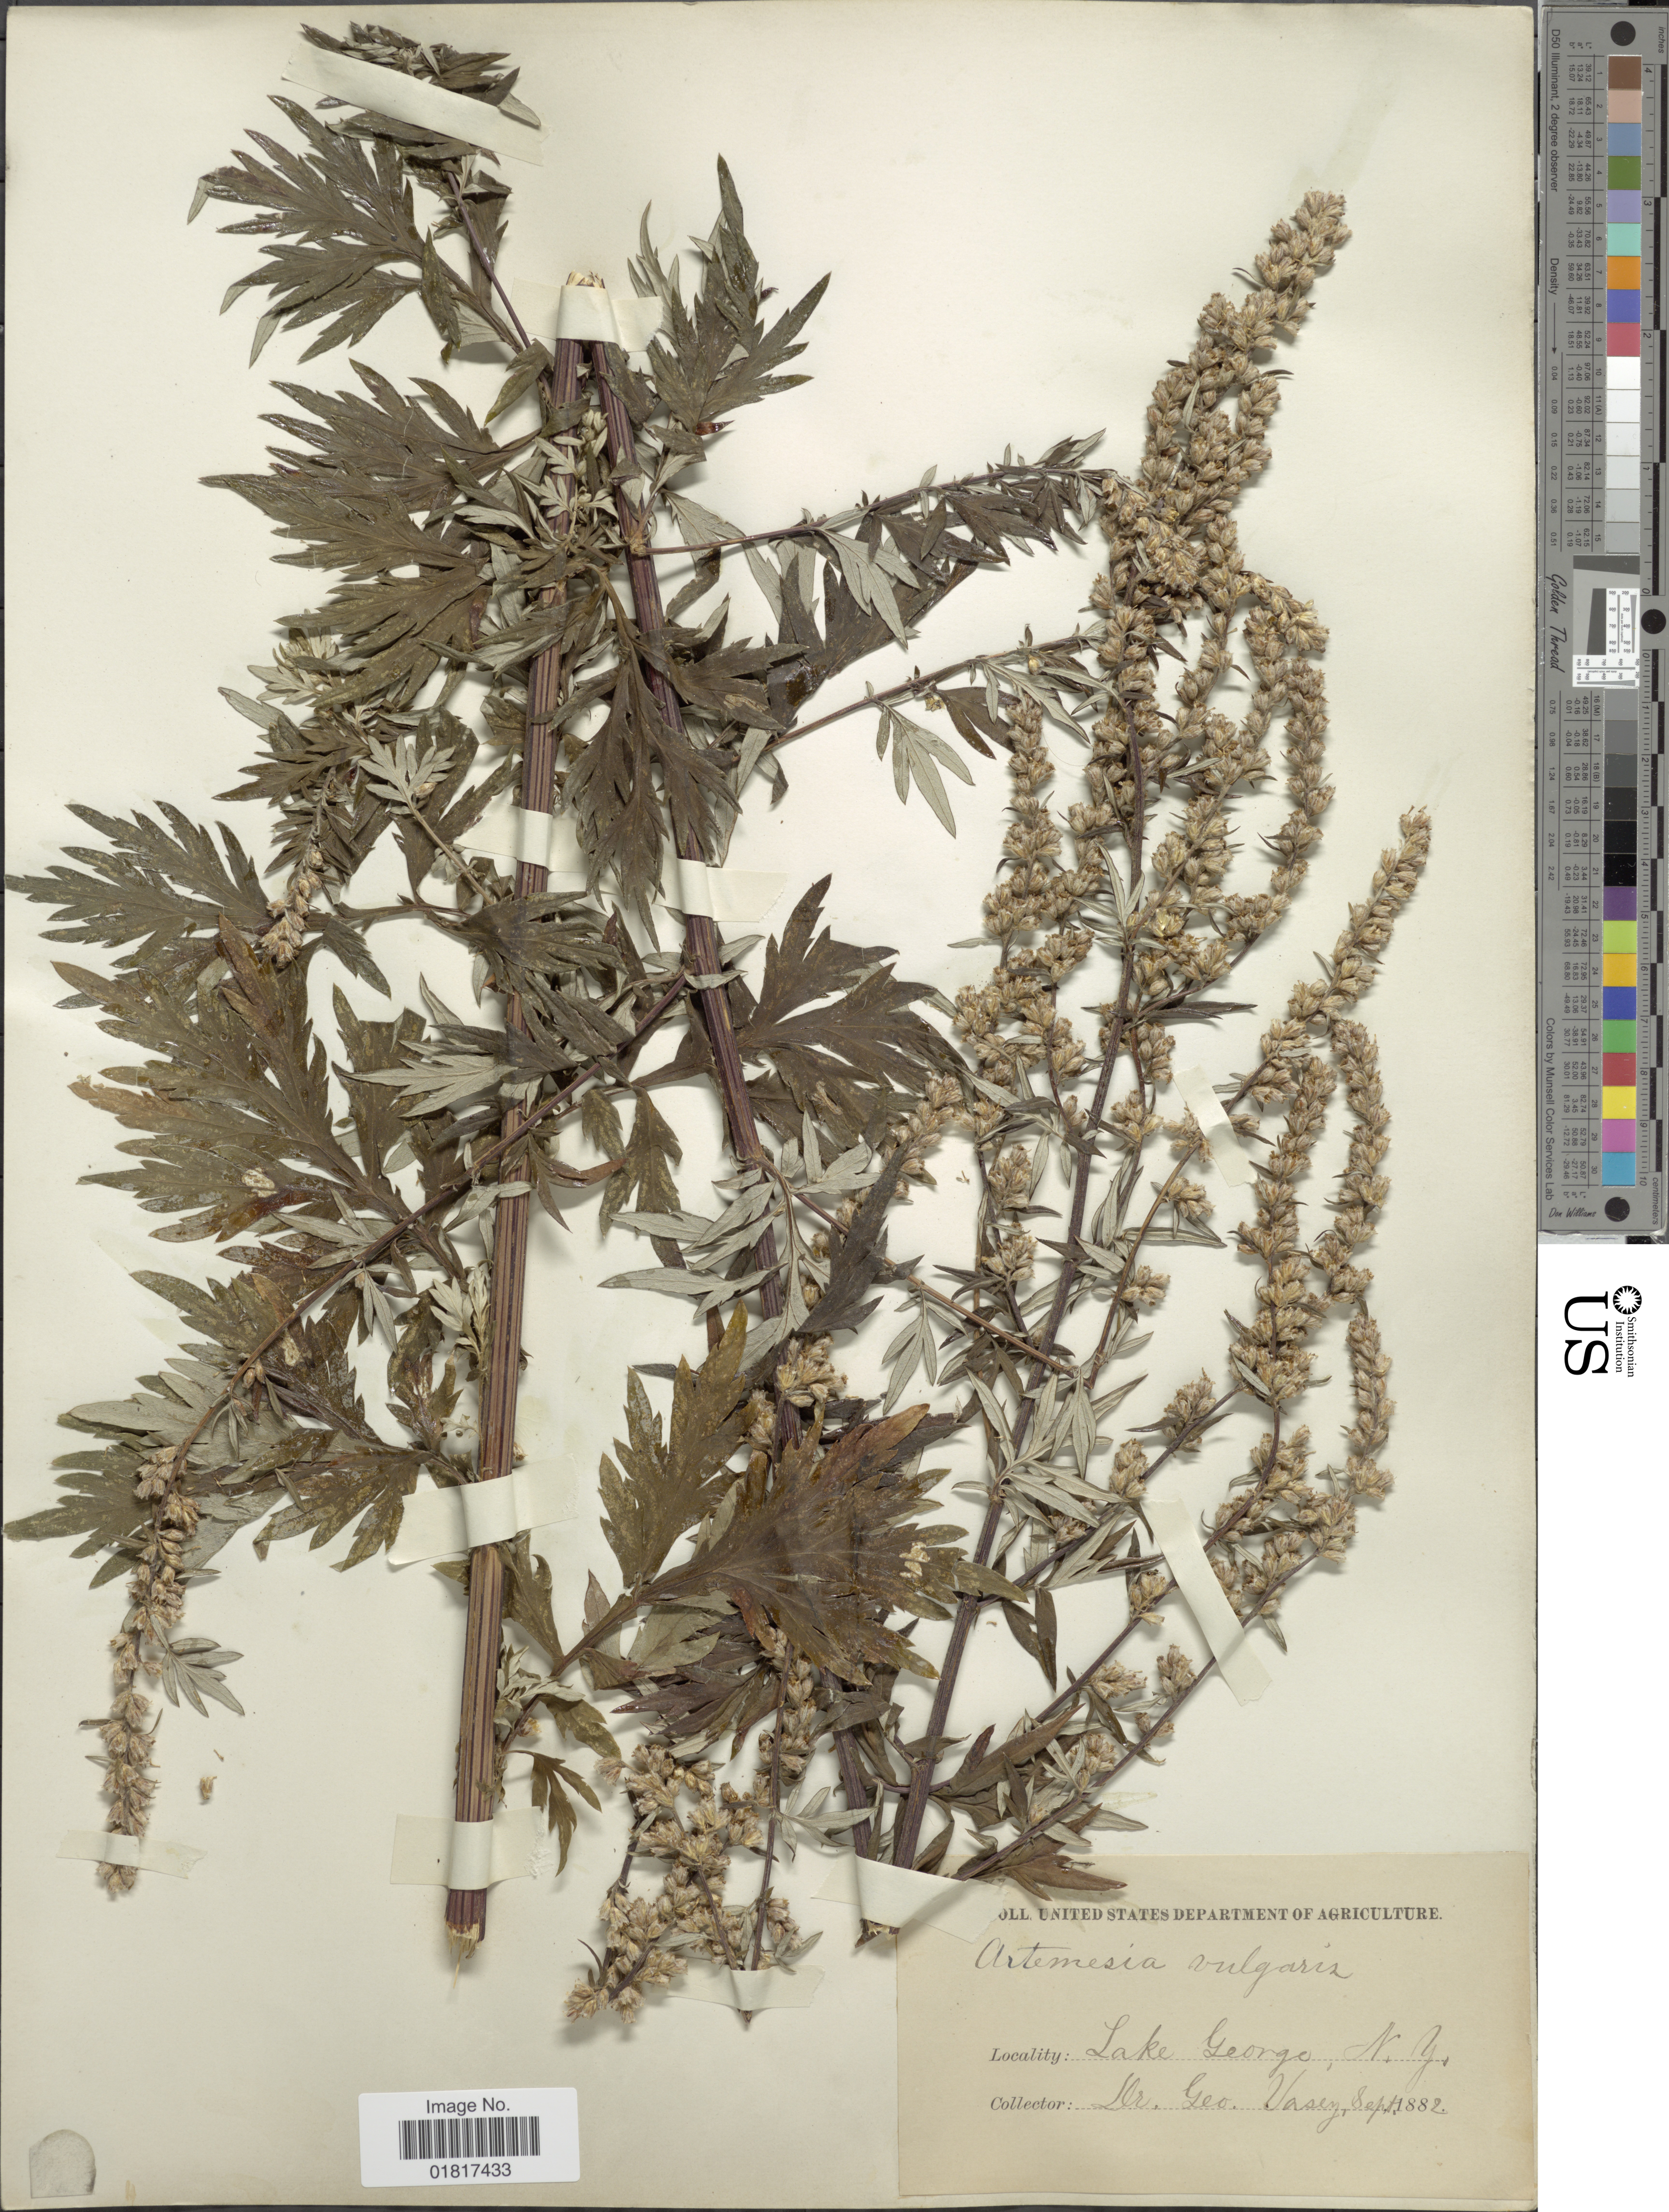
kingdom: Plantae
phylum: Tracheophyta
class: Magnoliopsida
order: Asterales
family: Asteraceae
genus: Artemisia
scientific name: Artemisia vulgaris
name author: L.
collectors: G. Vasey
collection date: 1882-09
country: United States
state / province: New York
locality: Lake George